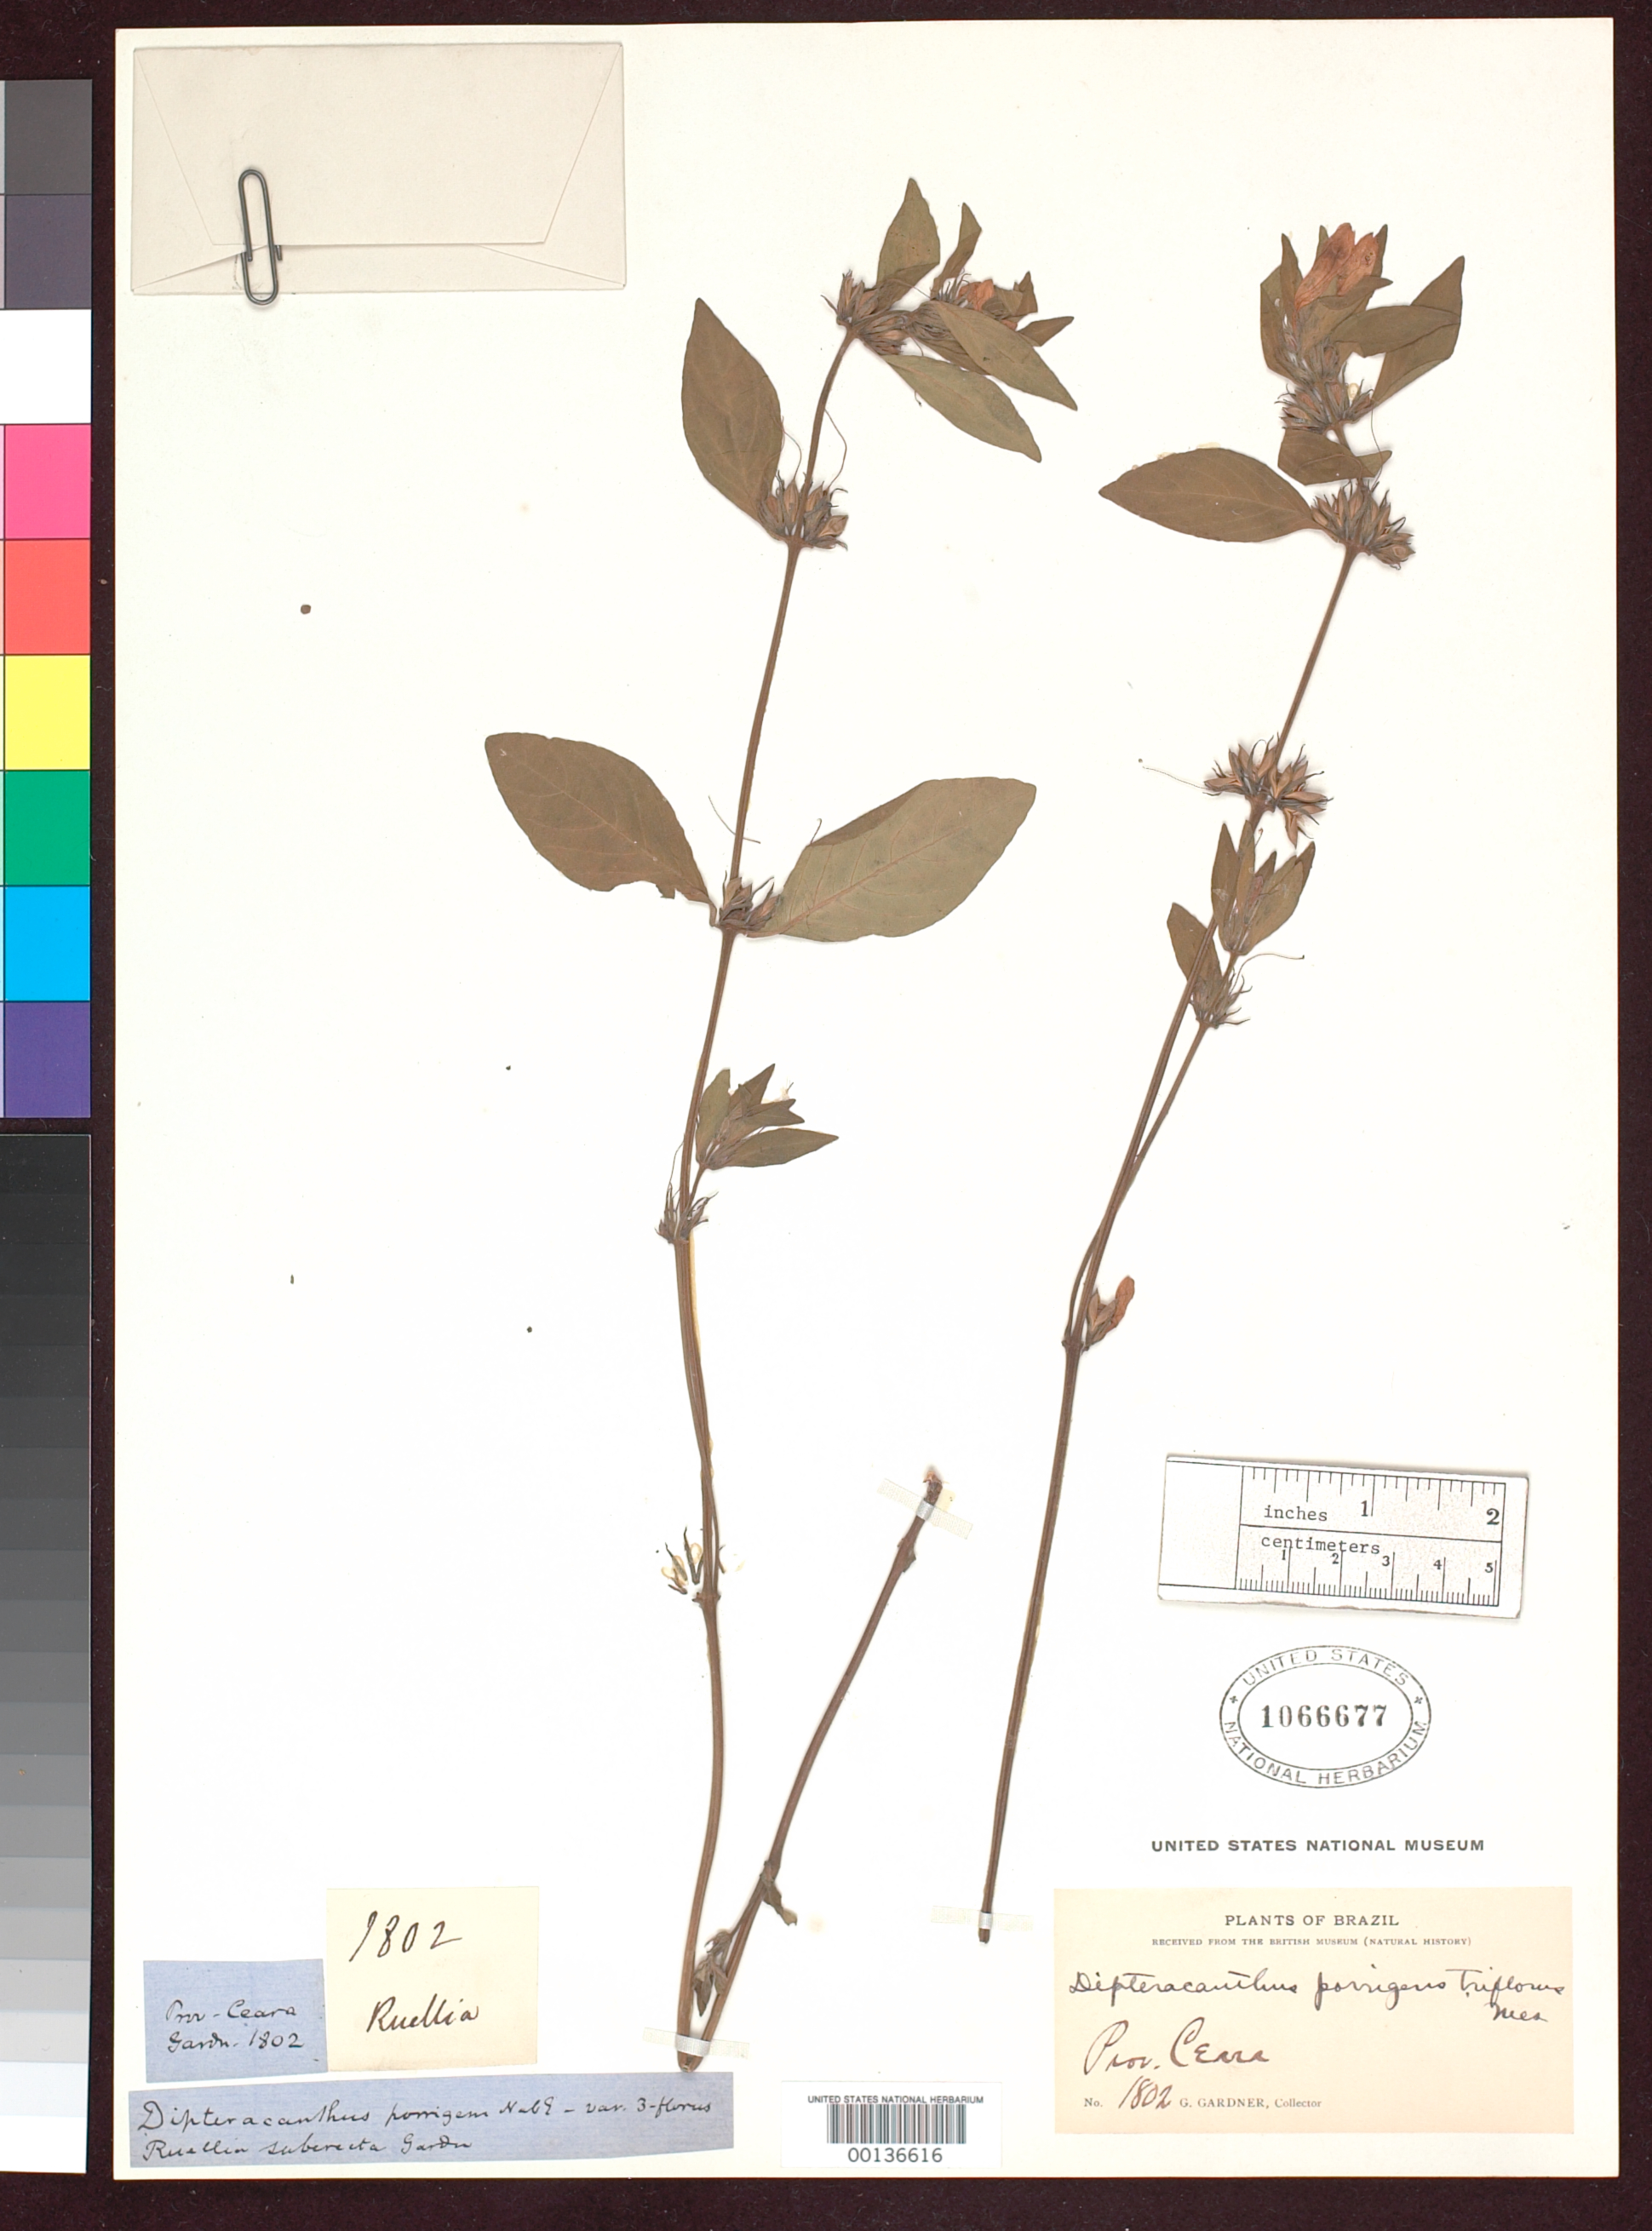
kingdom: Plantae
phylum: Tracheophyta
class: Magnoliopsida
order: Lamiales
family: Acanthaceae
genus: Dipteracanthus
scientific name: Dipteracanthus porrigens var. triflorus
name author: Nees in DC.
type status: Isotype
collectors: G. Gardner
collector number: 1802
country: Brazil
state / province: Ceará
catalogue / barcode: US 1066677